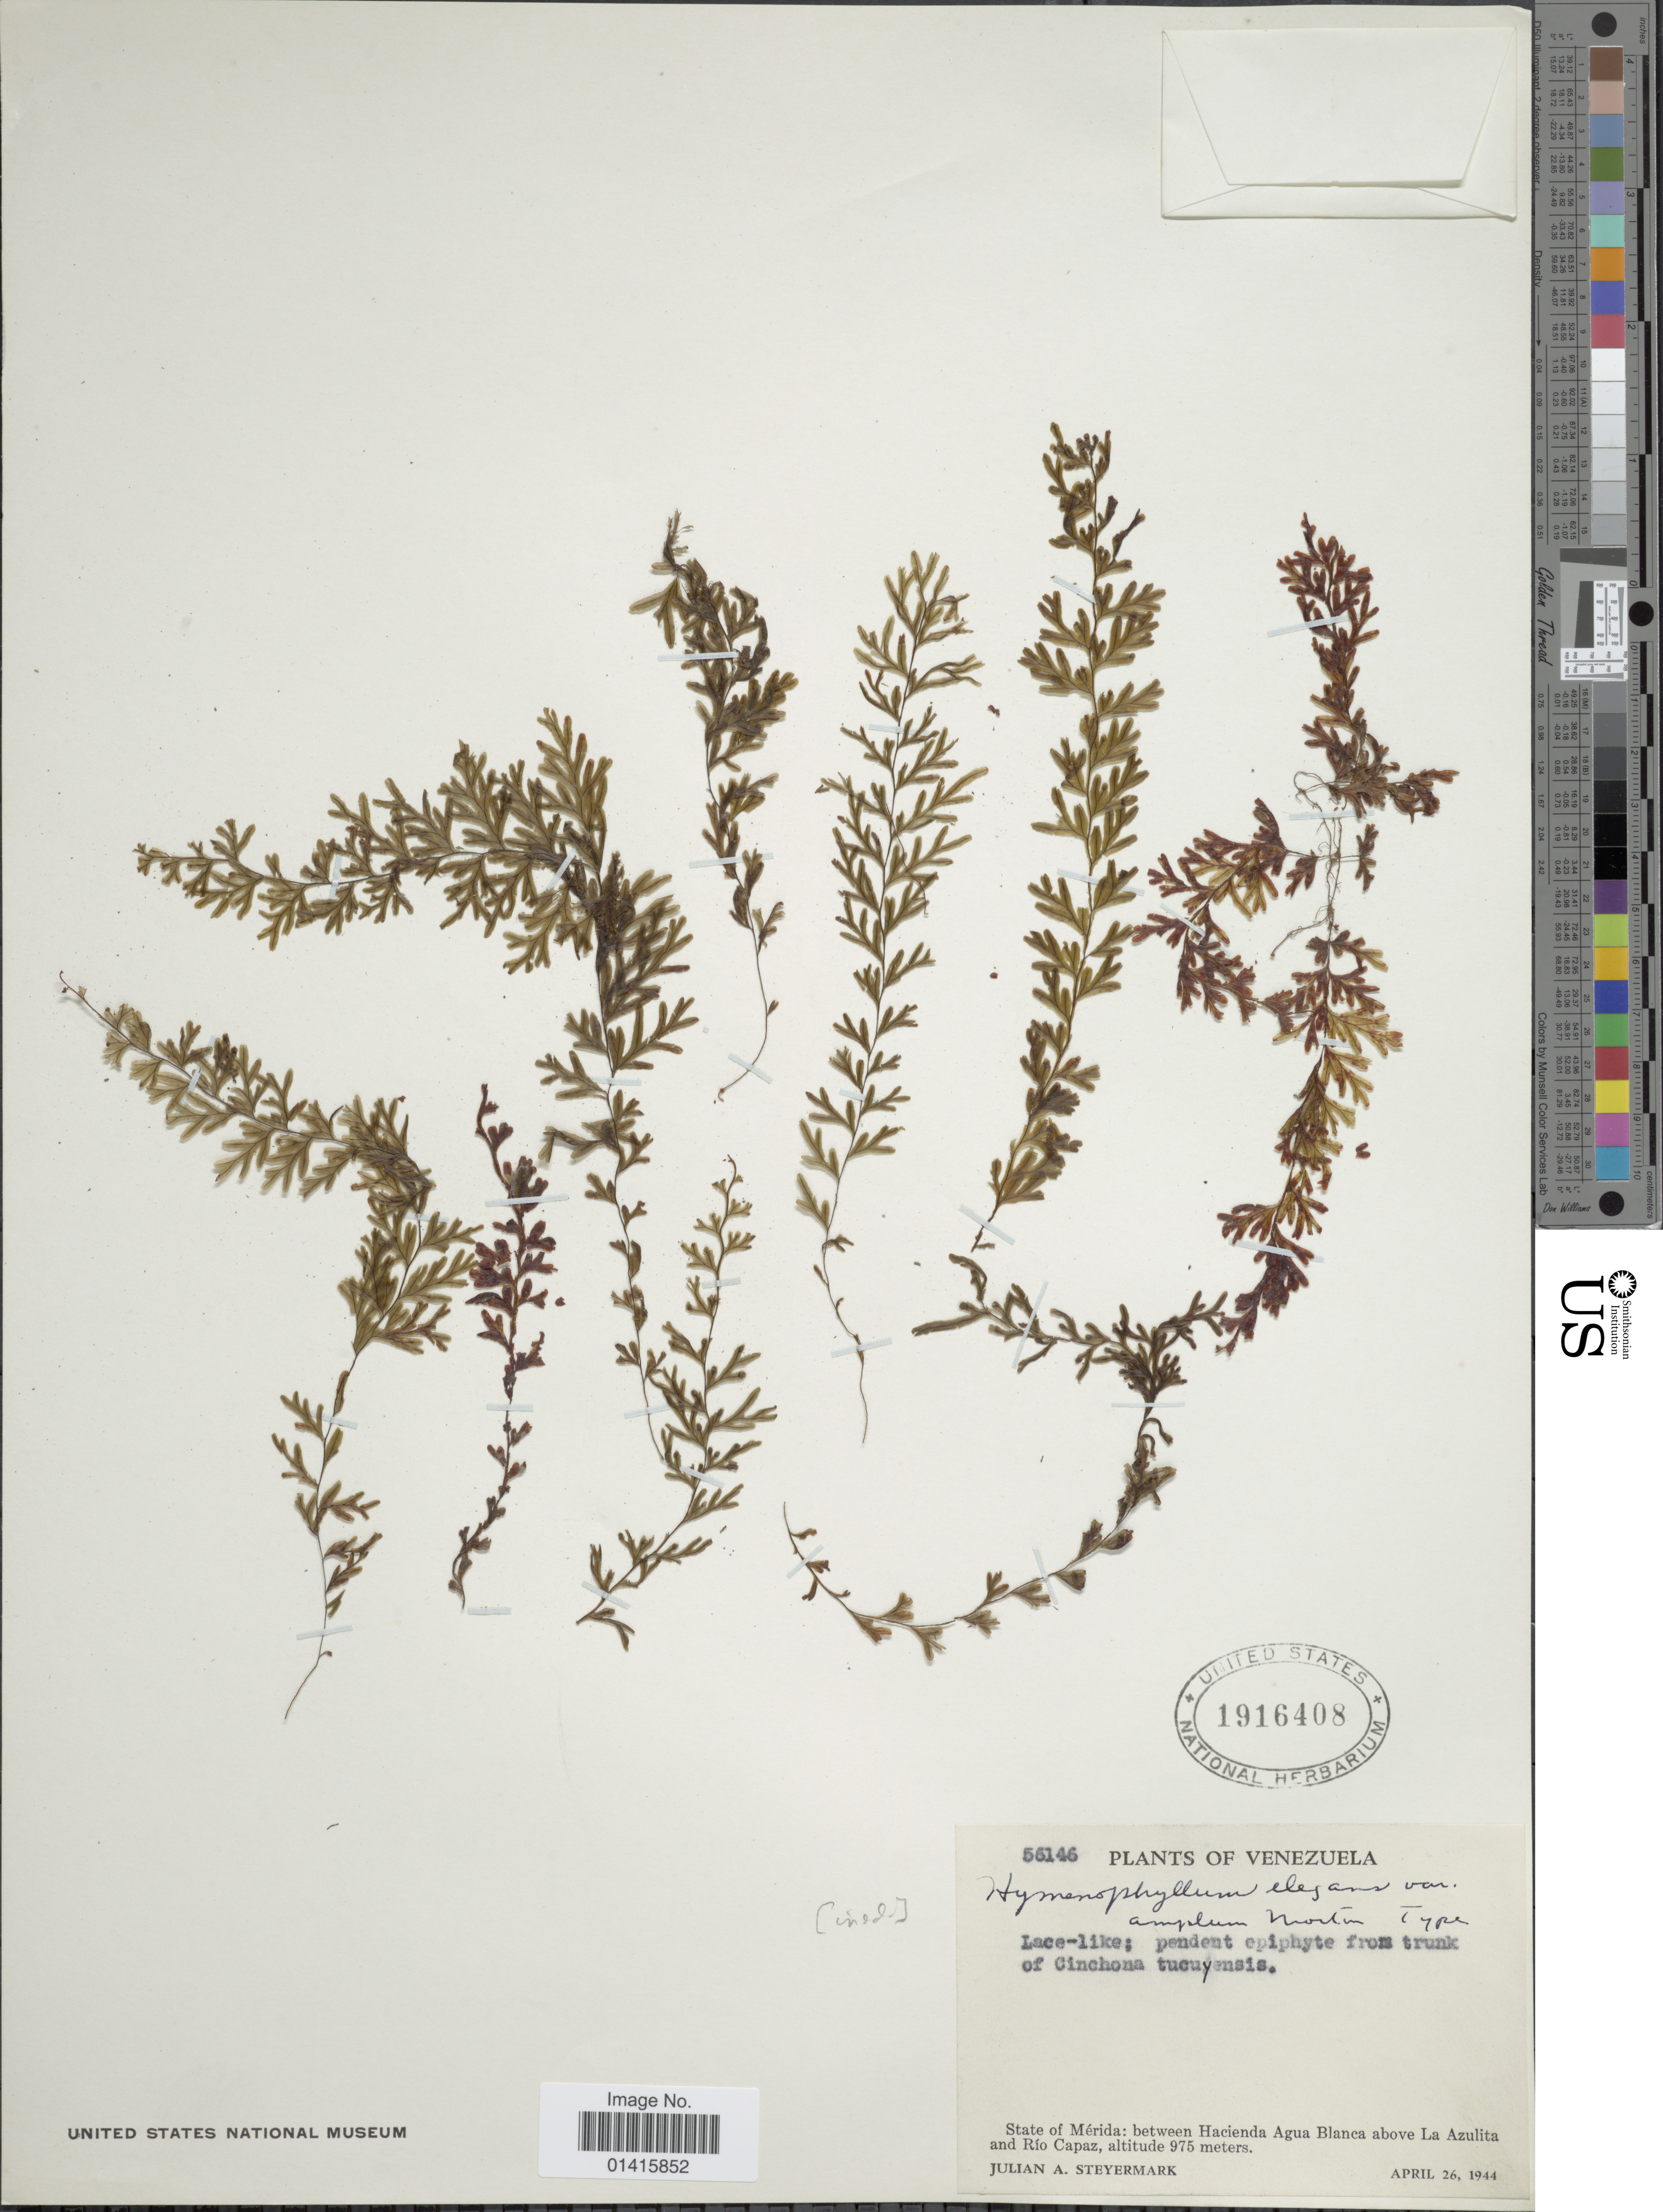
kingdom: Plantae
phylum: Tracheophyta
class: Polypodiopsida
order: Hymenophyllales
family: Hymenophyllaceae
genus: Hymenophyllum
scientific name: Hymenophyllum elegans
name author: Spreng.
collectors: J. Steyermark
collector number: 56146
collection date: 1944-04-26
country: Venezuela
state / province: Mérida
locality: State of Mérida: between Hacienda Agua Blanca above La Azulita and Rio Capaz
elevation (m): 975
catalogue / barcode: US 1916408